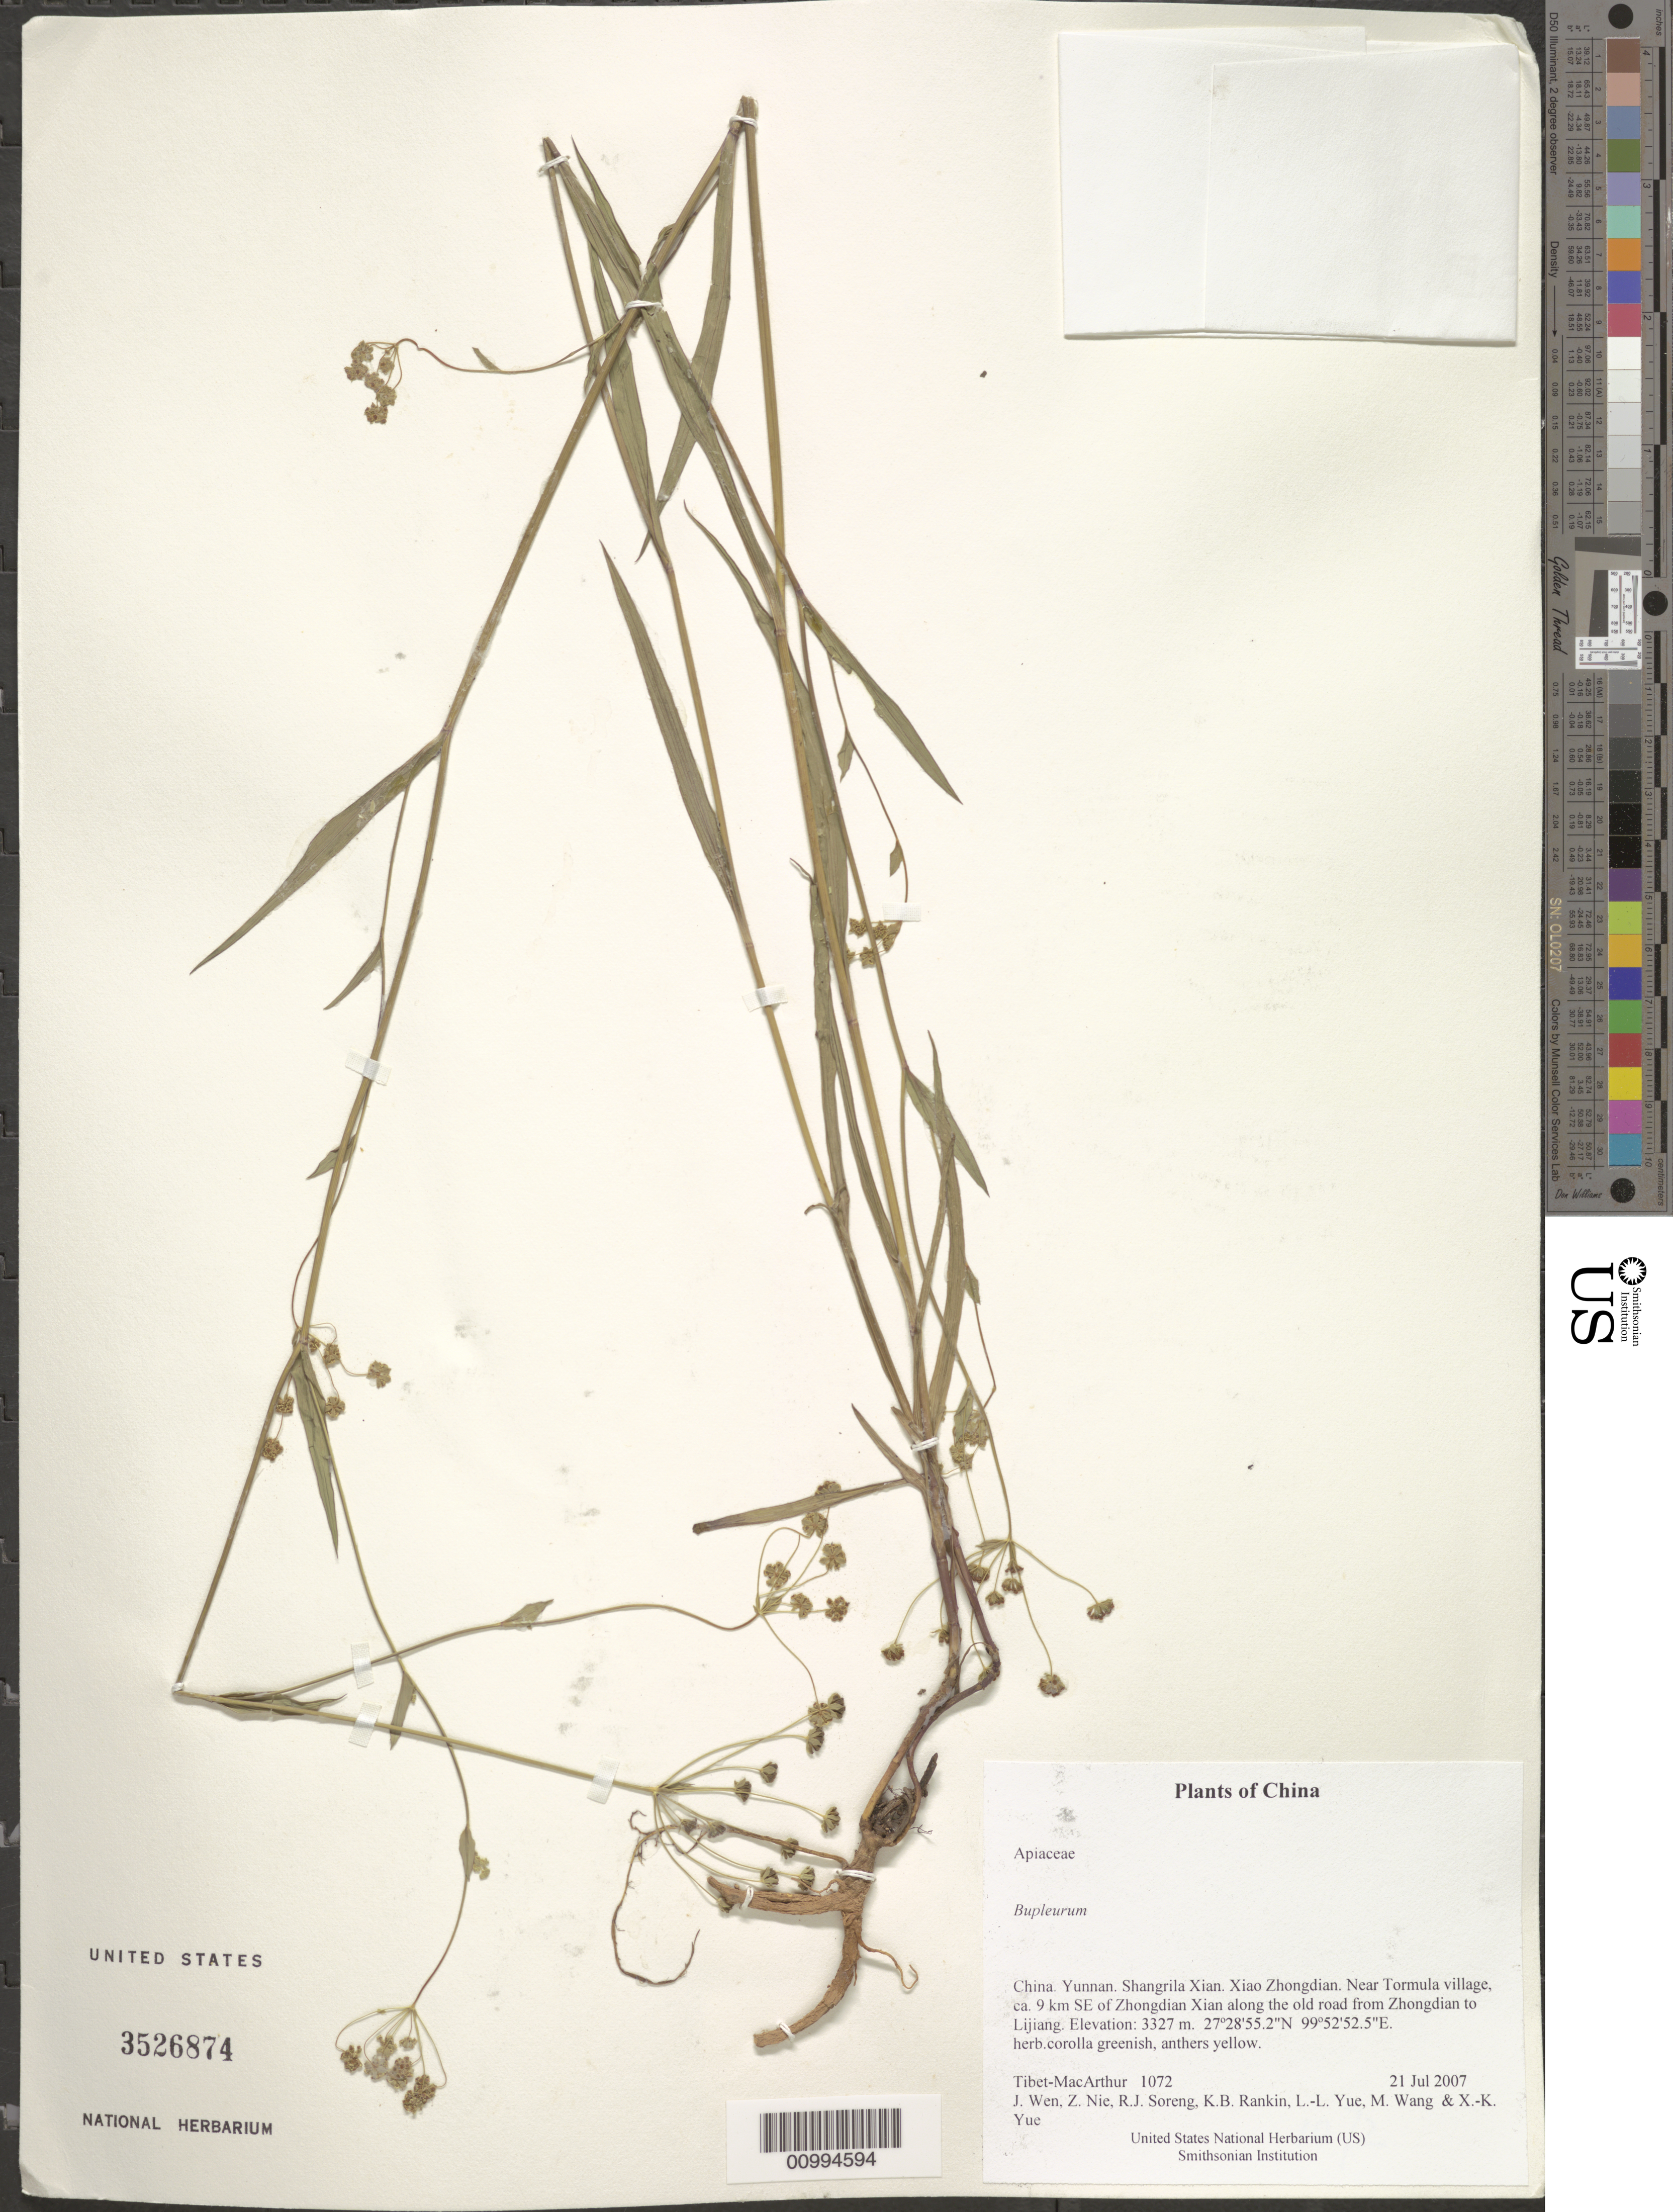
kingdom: Plantae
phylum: Tracheophyta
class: Magnoliopsida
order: Apiales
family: Apiaceae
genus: Bupleurum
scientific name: Bupleurum sp.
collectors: Tibet-MacArthur, J. Wen, Z. Nie, R. J. Soreng, K. Rankin, L. Yue, M. Wang & X. Yue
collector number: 1072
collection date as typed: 21 Jul 2007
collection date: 2007-07-21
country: China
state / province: Yunnan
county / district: Shangrila Xian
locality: Xiao Zhongdian. Near Tormula village, ca. 9 km SE of Zhongdian Xian along the old road from Zhongdian to Lijiang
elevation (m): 3327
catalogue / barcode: US 3526874